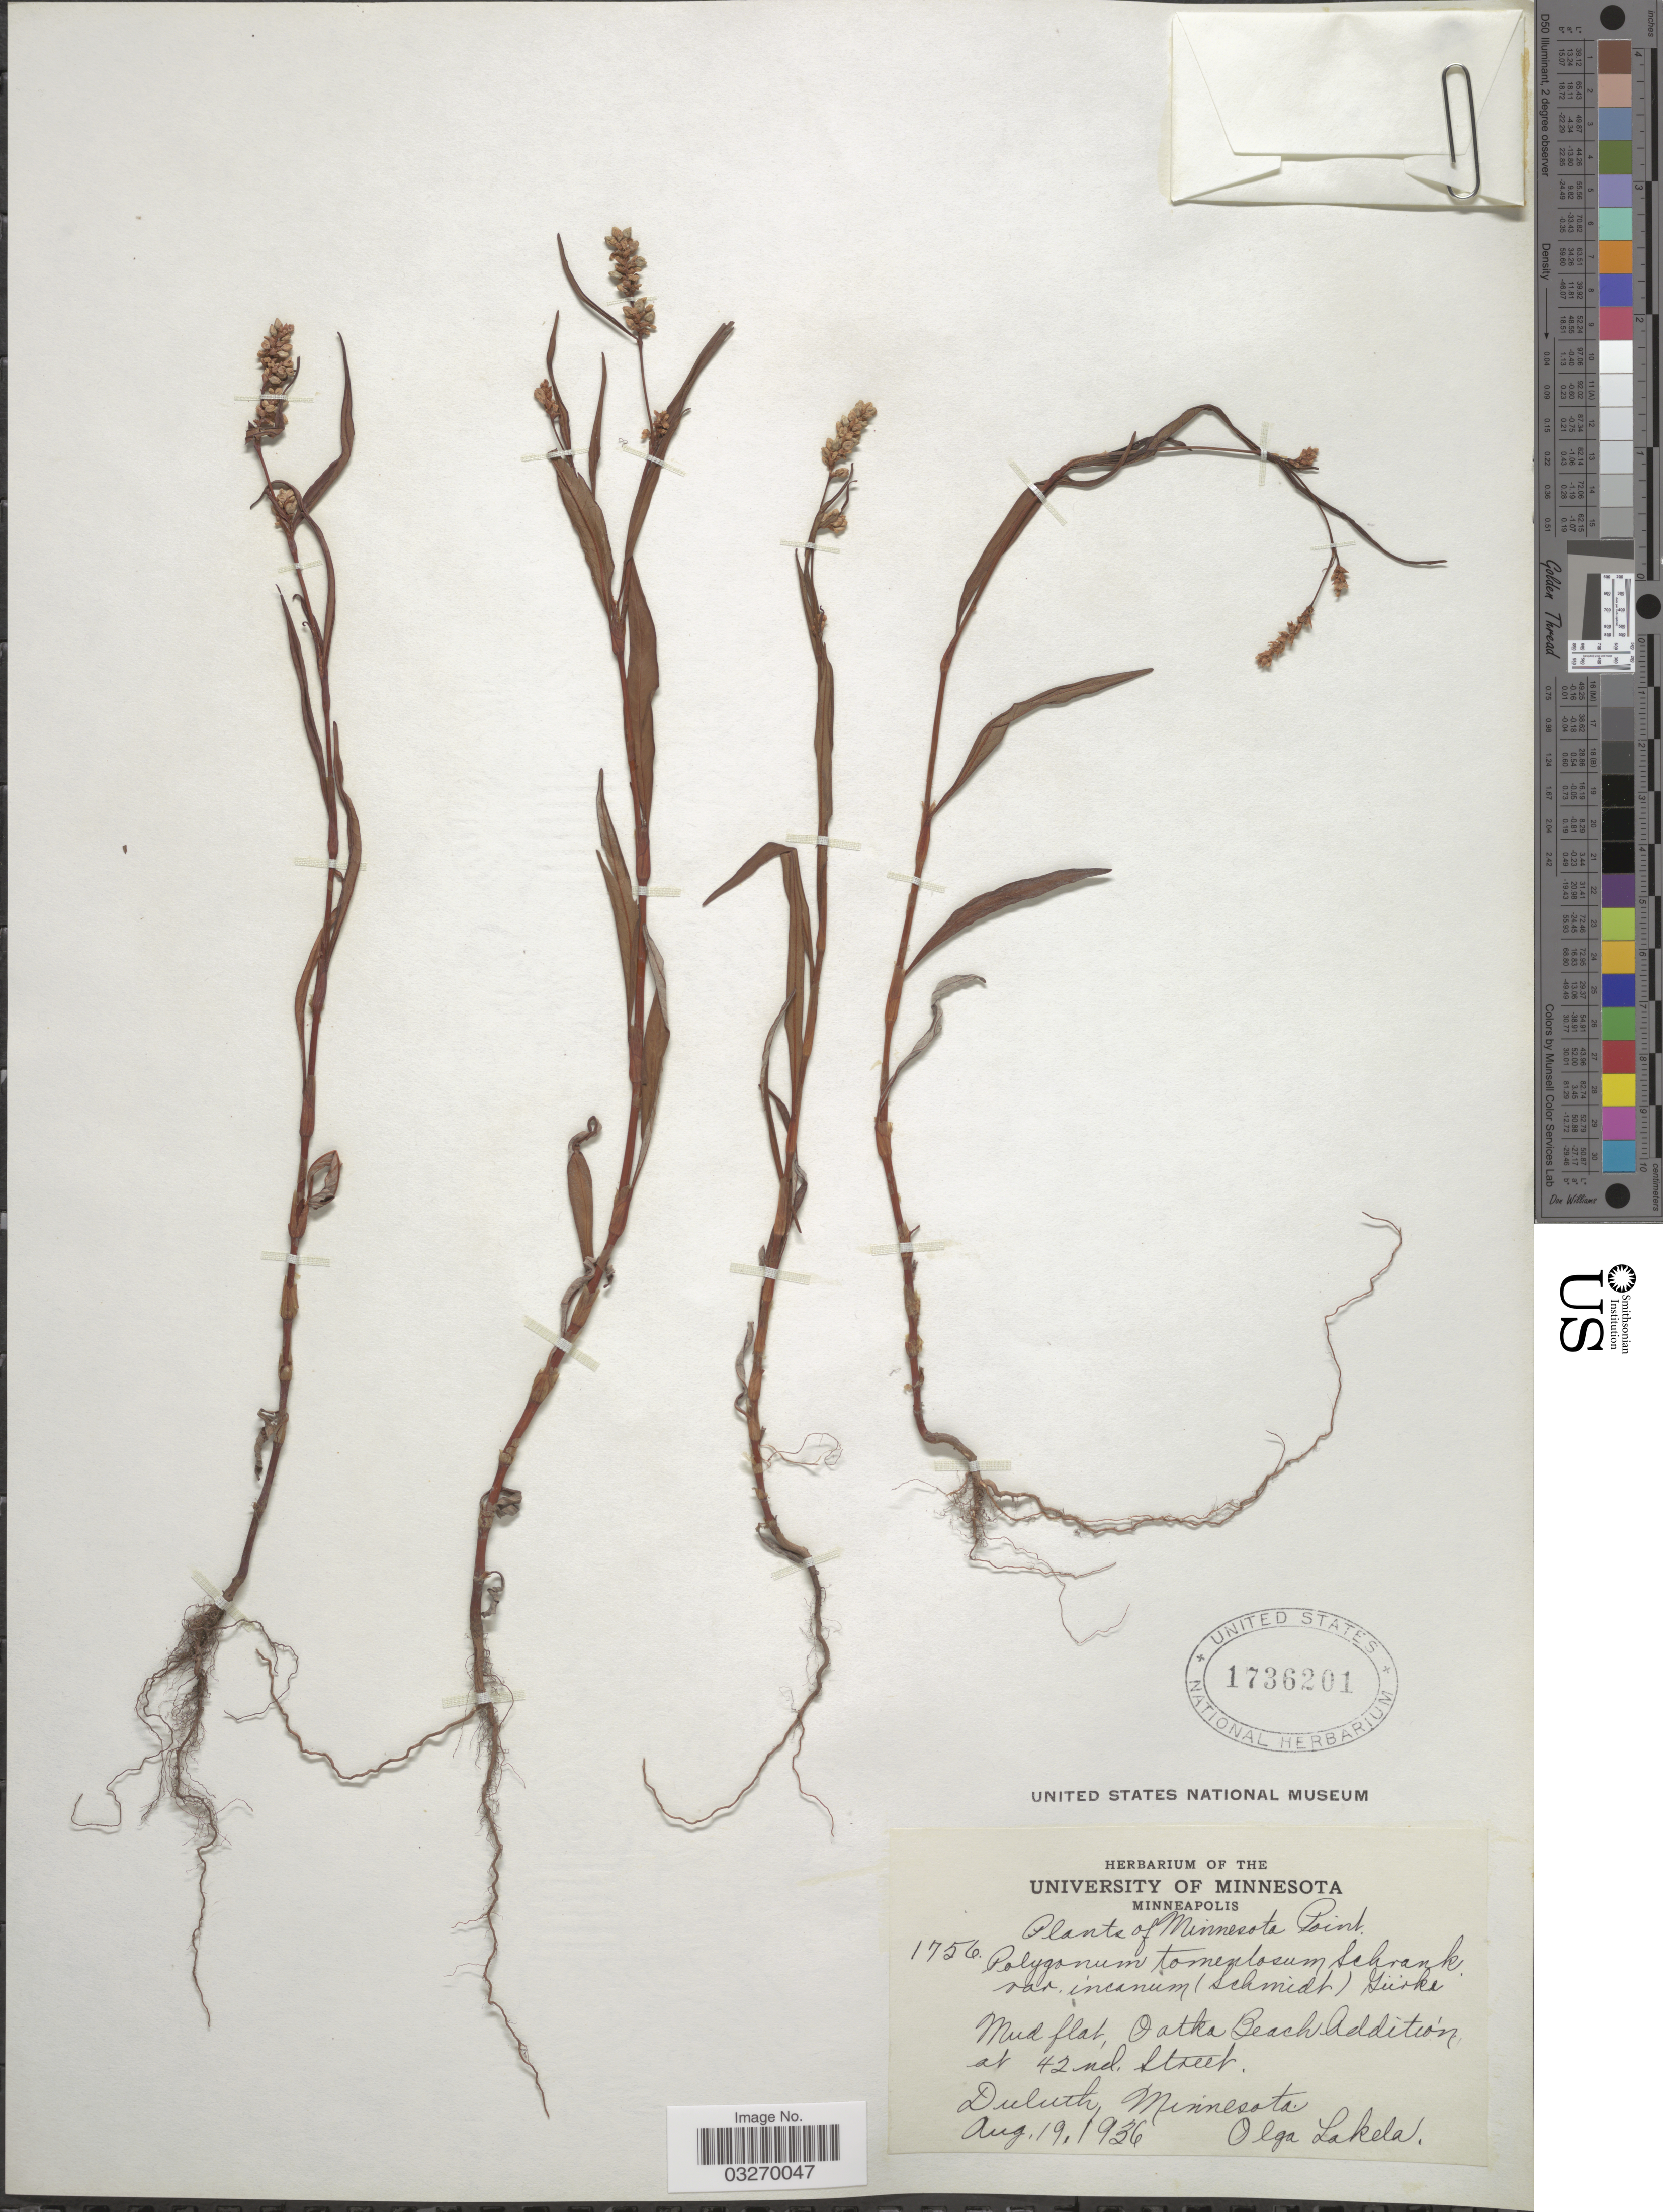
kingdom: Plantae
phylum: Tracheophyta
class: Magnoliopsida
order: Caryophyllales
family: Polygonaceae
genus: Persicaria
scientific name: Persicaria lapathifolia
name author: (L.) Delarbre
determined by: Atha, D. E.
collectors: O. K. Lakela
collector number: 1756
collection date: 1936-08-19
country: United States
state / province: Minnesota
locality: Oatka Beach Addition at 42nd Street. Duluth.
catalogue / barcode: US 1736201